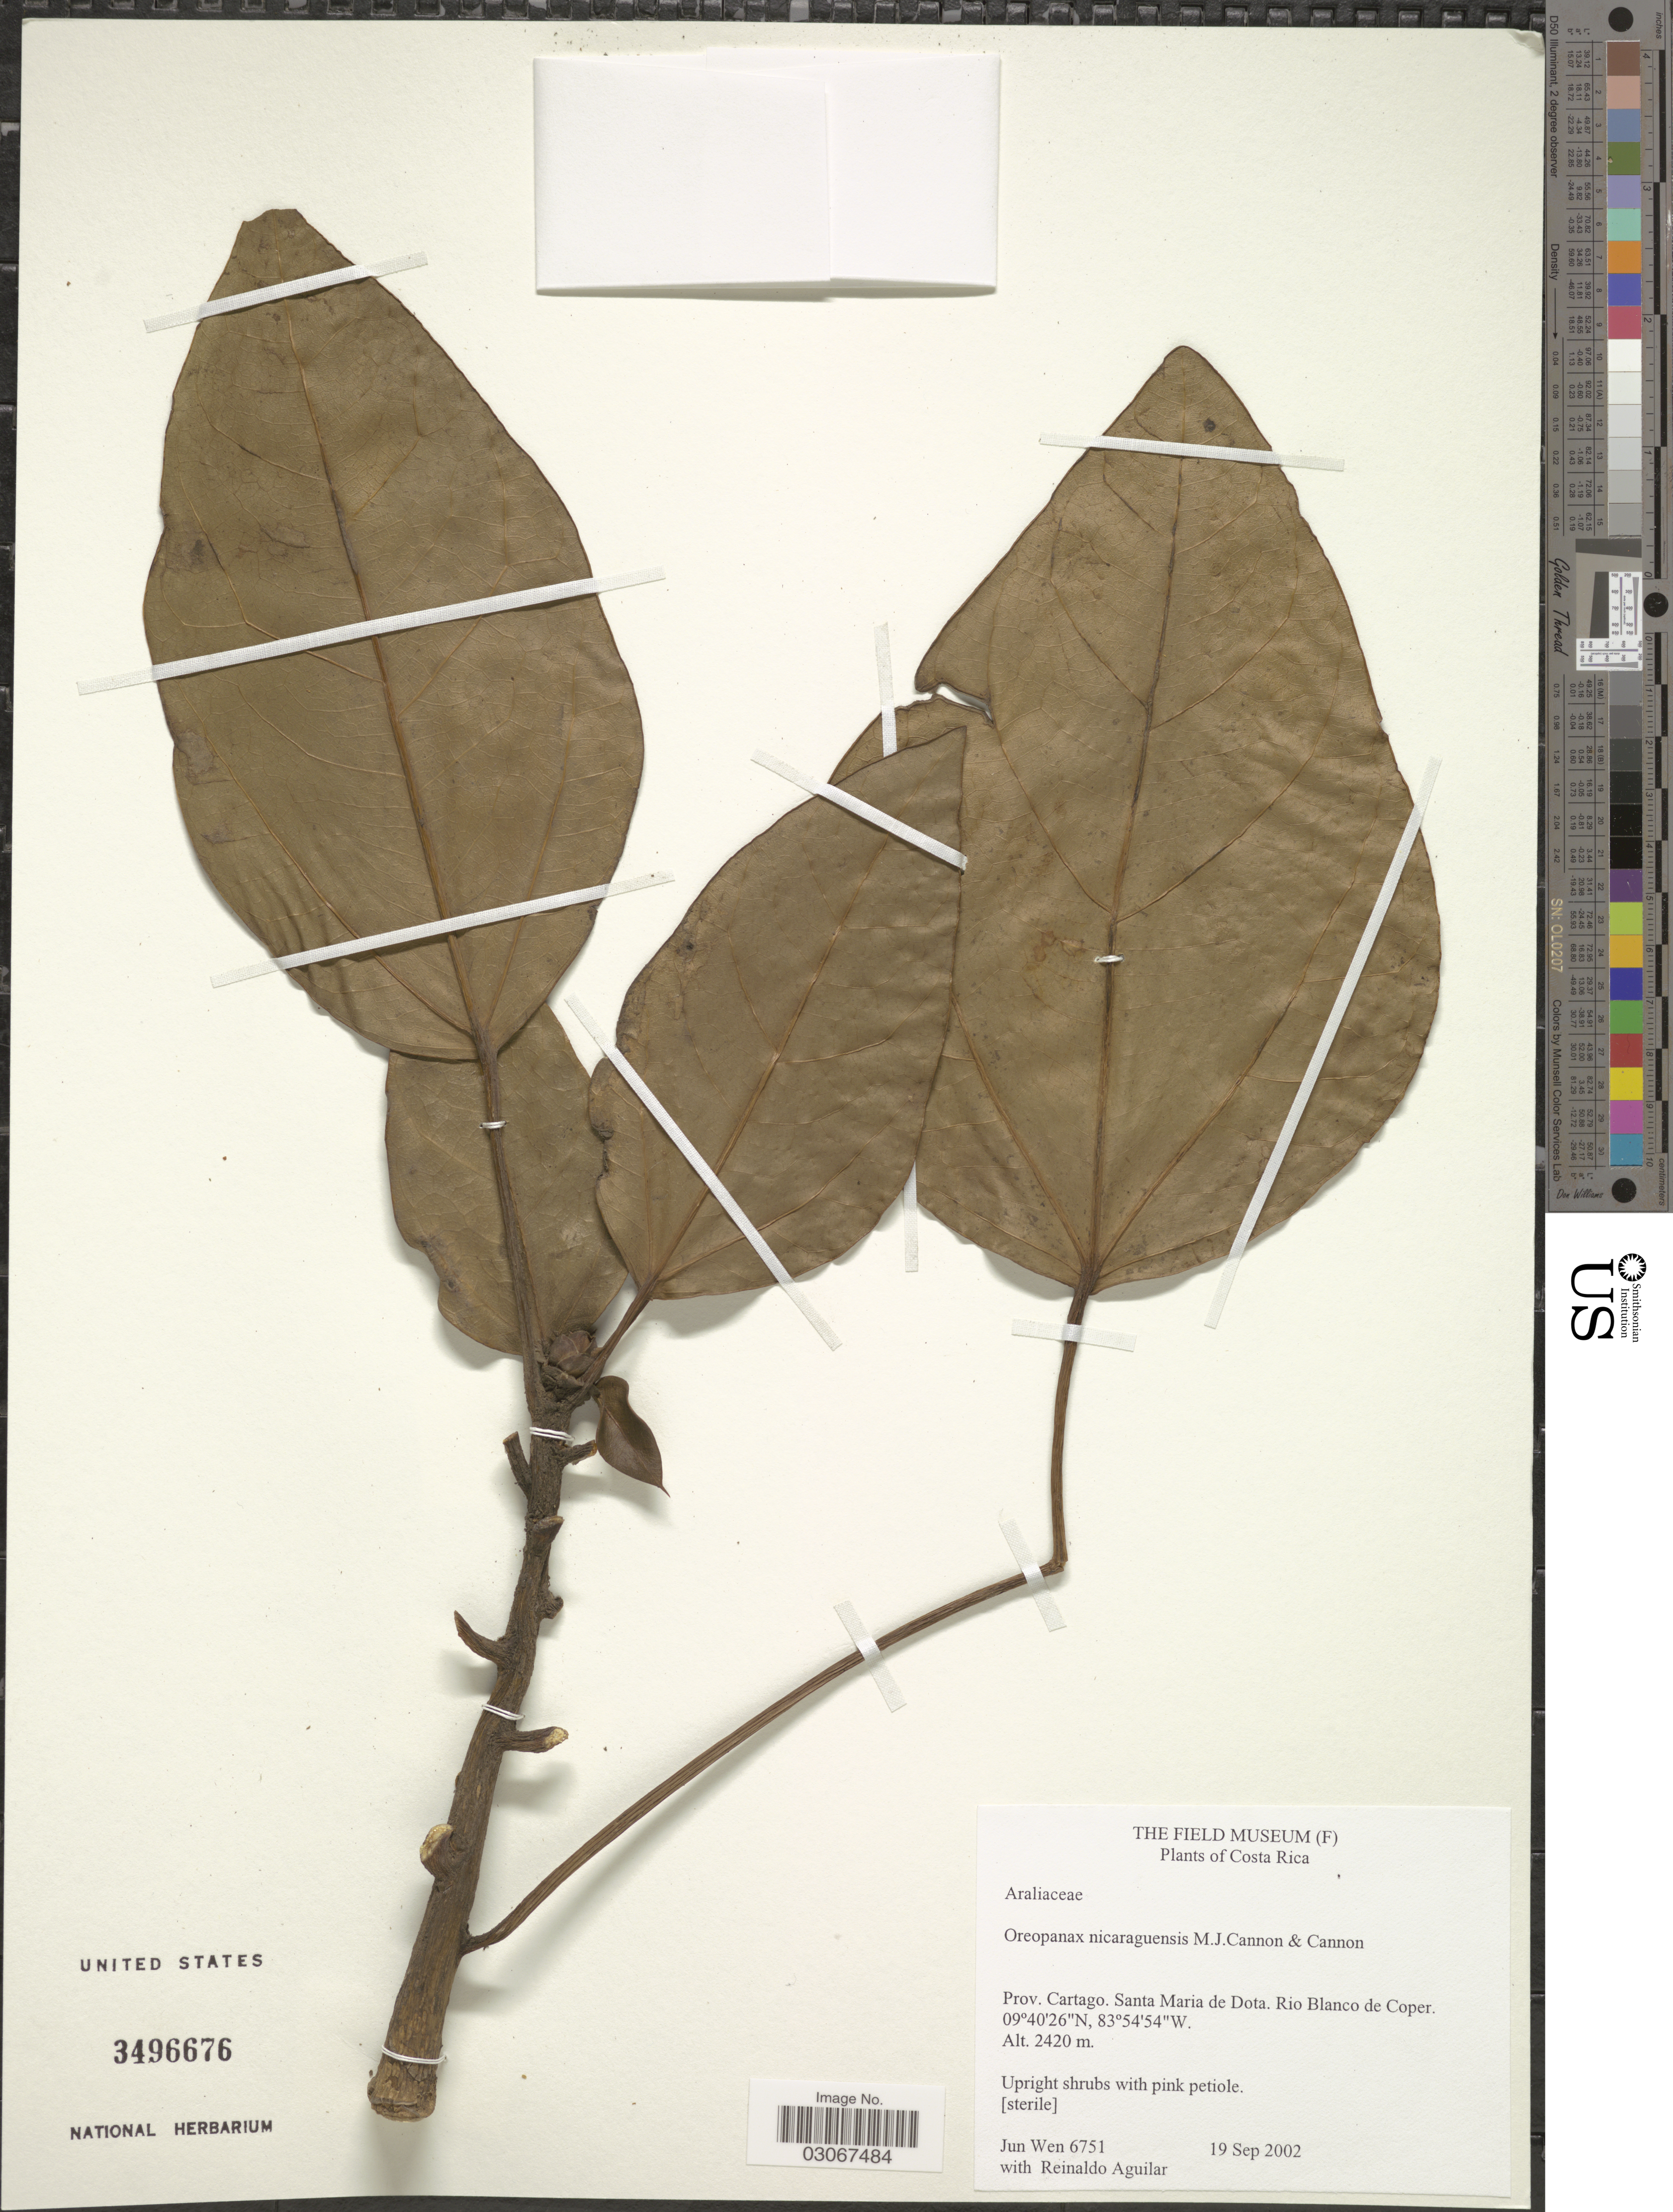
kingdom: Plantae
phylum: Tracheophyta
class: Magnoliopsida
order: Apiales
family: Araliaceae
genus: Oreopanax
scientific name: Oreopanax nicaraguensis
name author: M.J. Cannon & J. Cannon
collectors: J. Wen & R. Aguilar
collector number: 6751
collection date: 2002-09-19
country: Costa Rica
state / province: Cartago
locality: Santa Maria de Dota. Rio Blanco de Coper.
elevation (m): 2420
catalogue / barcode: US 3496676